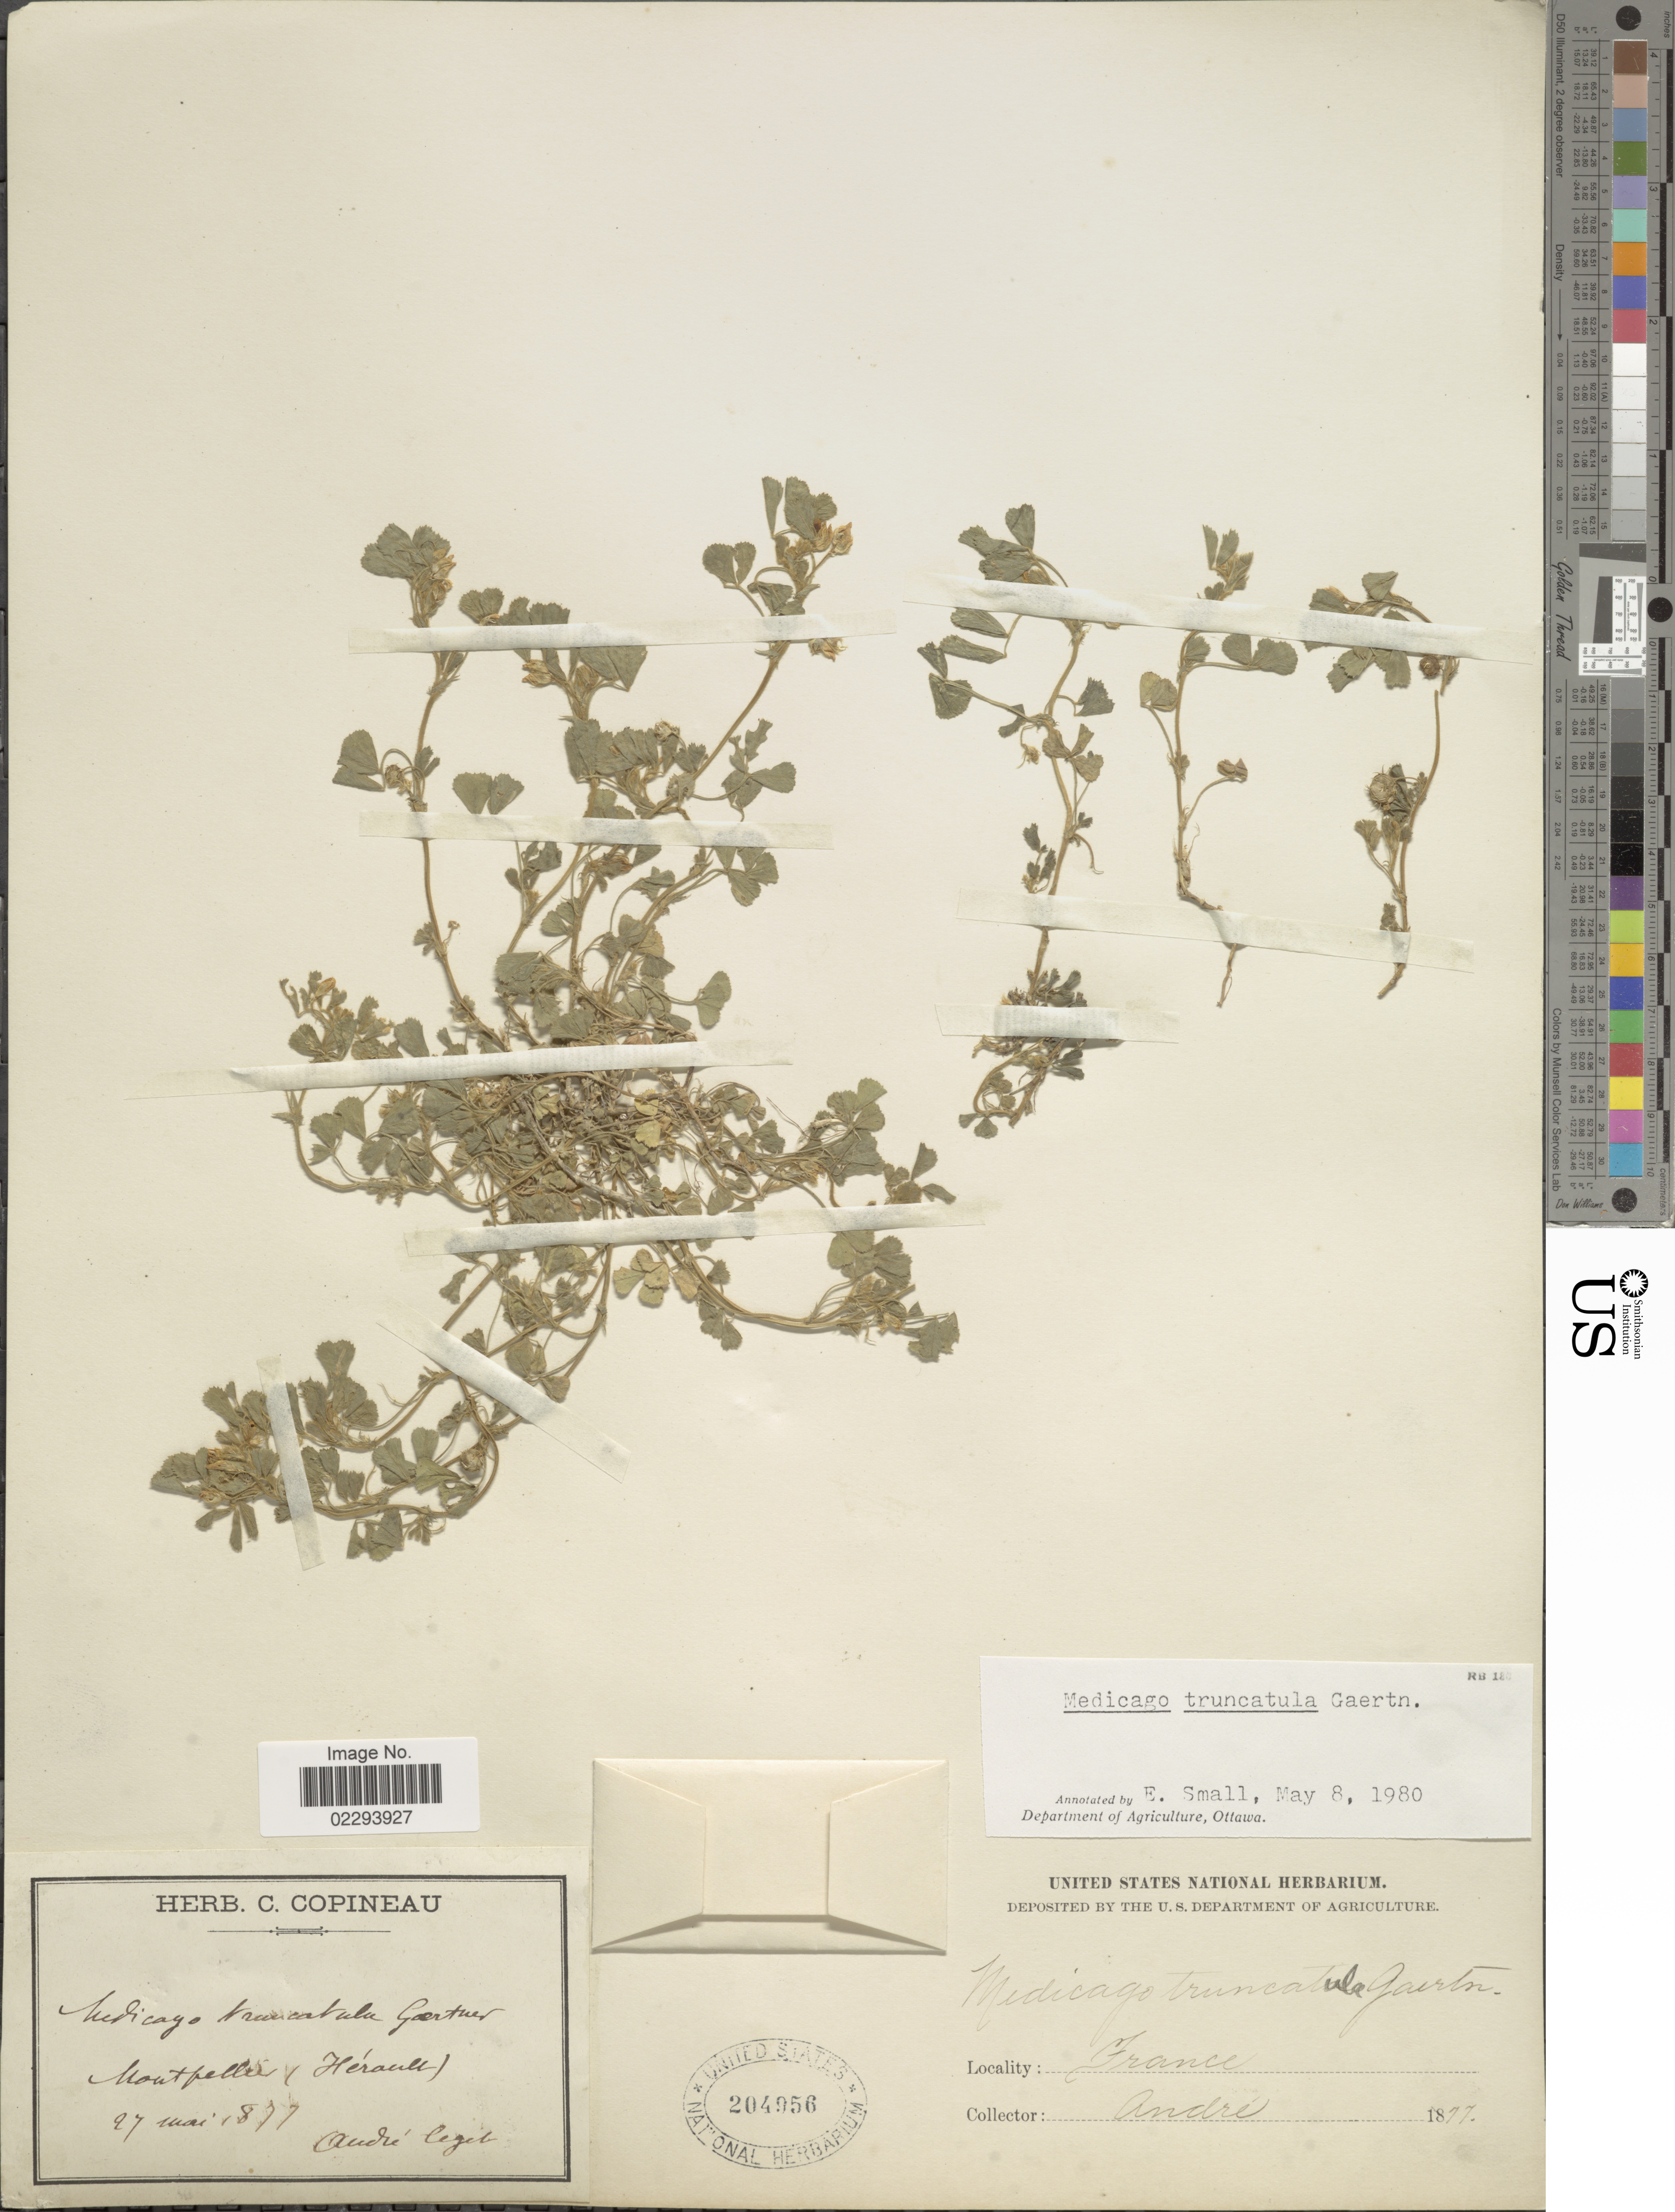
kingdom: Plantae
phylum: Tracheophyta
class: Magnoliopsida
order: Fabales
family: Fabaceae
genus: Medicago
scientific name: Medicago truncatula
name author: Gaertn.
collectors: André, --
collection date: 1877-05-27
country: France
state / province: Occitanie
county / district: Hérault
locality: Montpellier (Herault), France.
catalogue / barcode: US 204956